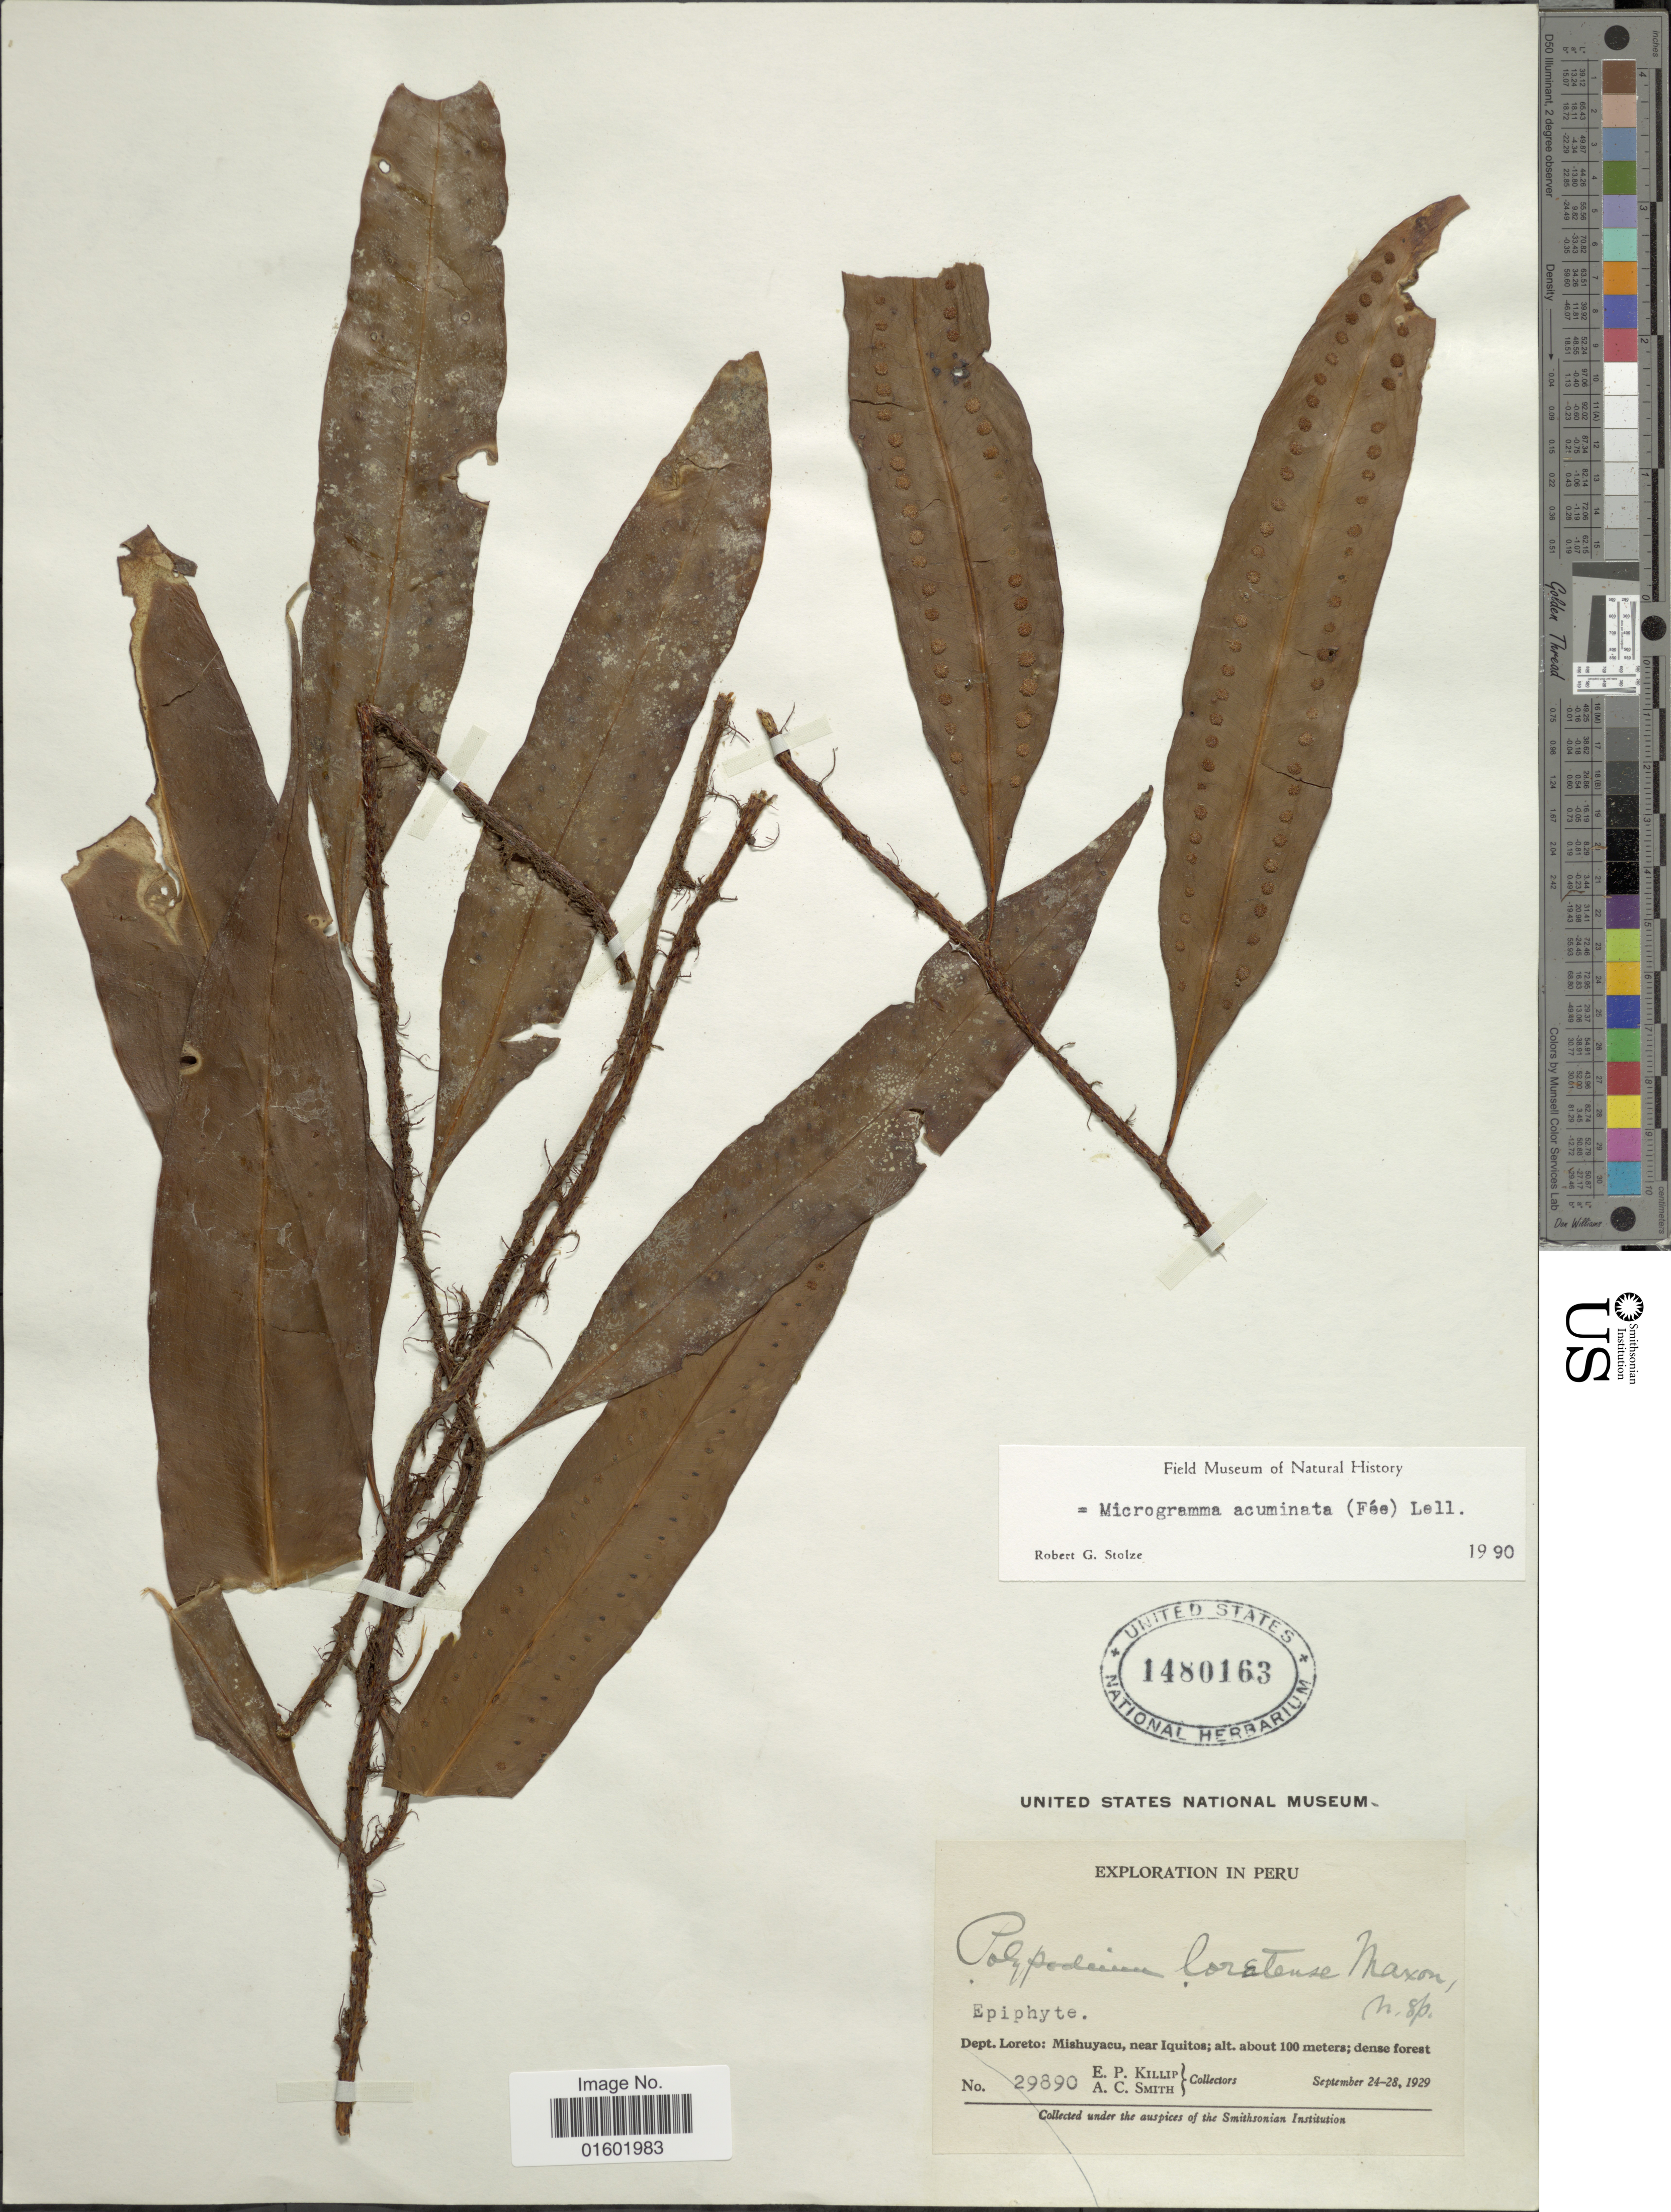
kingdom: Plantae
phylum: Tracheophyta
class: Polypodiopsida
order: Polypodiales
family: Polypodiaceae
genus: Microgramma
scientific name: Microgramma thurnii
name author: (Baker) R.M. Tryon & Stolze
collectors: E. P. Killip & A. C. Smith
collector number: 29890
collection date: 1929-09-24/1929-09-28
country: Peru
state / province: Loreto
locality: Dept. Loreto, Mishuyacu, near Iquitos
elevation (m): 100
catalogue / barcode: US 1480163